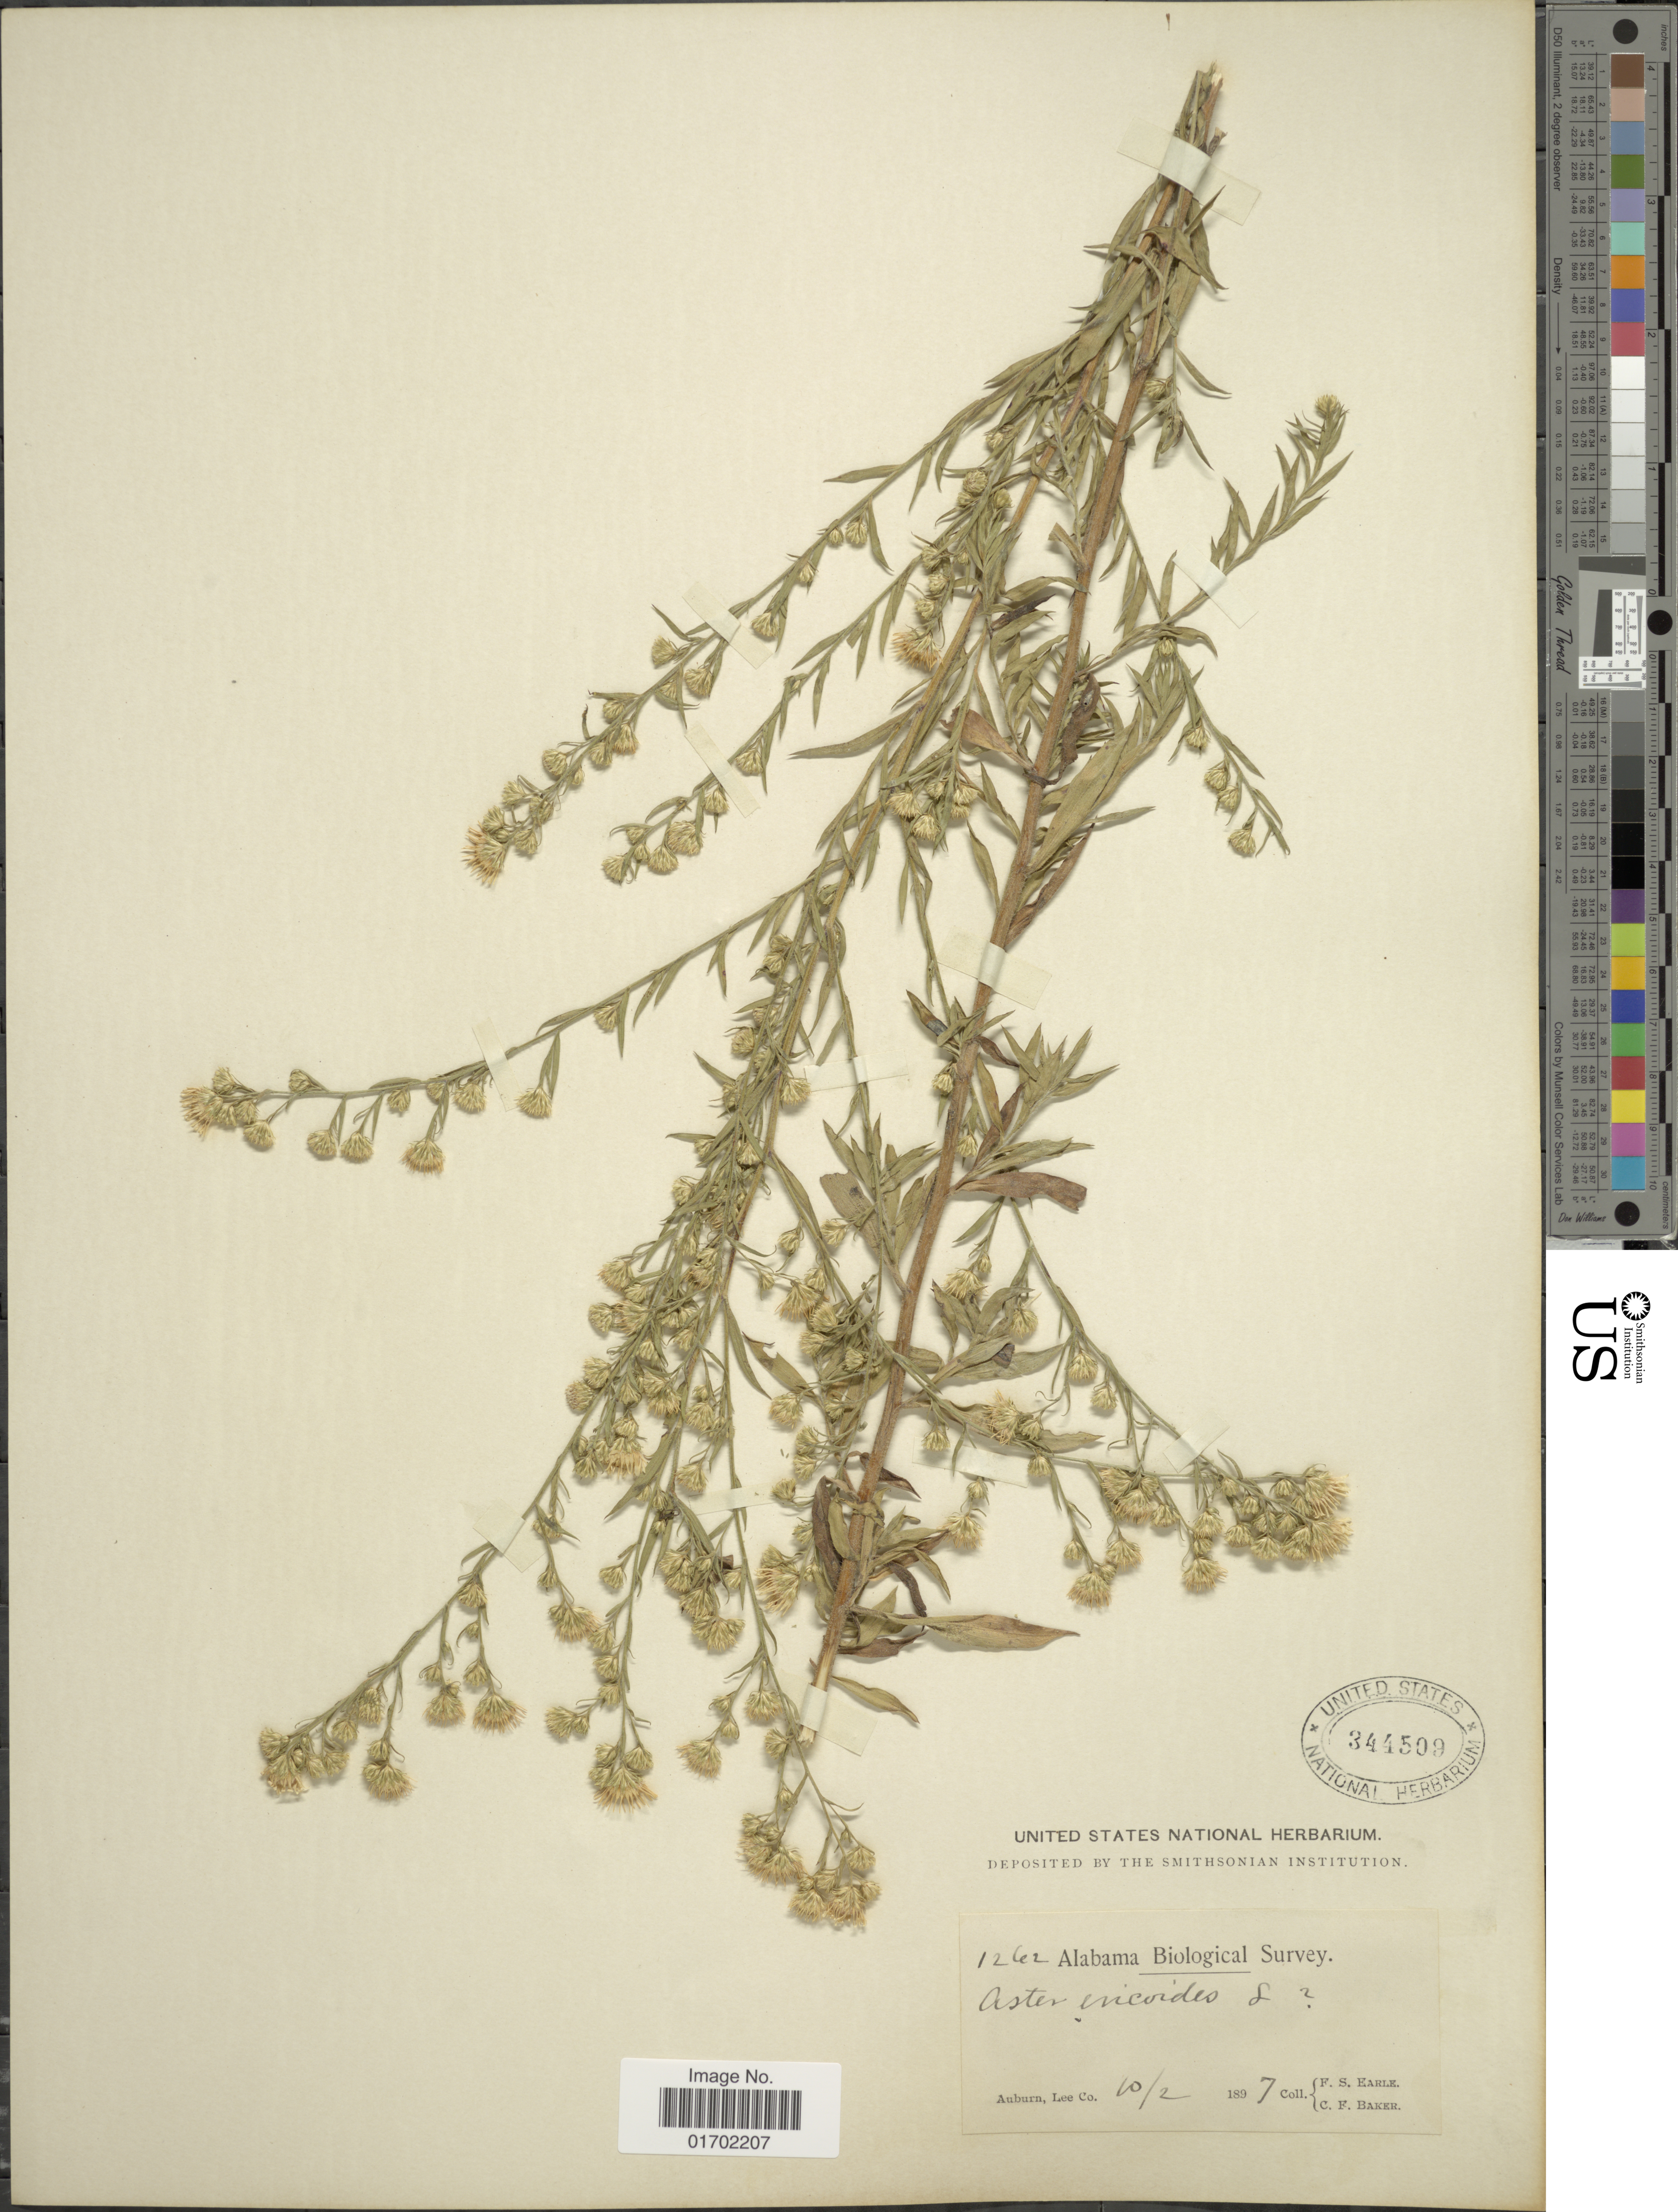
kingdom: Plantae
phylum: Tracheophyta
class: Magnoliopsida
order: Asterales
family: Asteraceae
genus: Symphyotrichum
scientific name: Symphyotrichum pilosum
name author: (Willd.) G.L. Nesom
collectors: F. S. Earle & C. F. Baker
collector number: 1262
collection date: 1897-10-02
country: United States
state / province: Alabama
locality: Auburn, Lee Co.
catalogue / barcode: US 344509